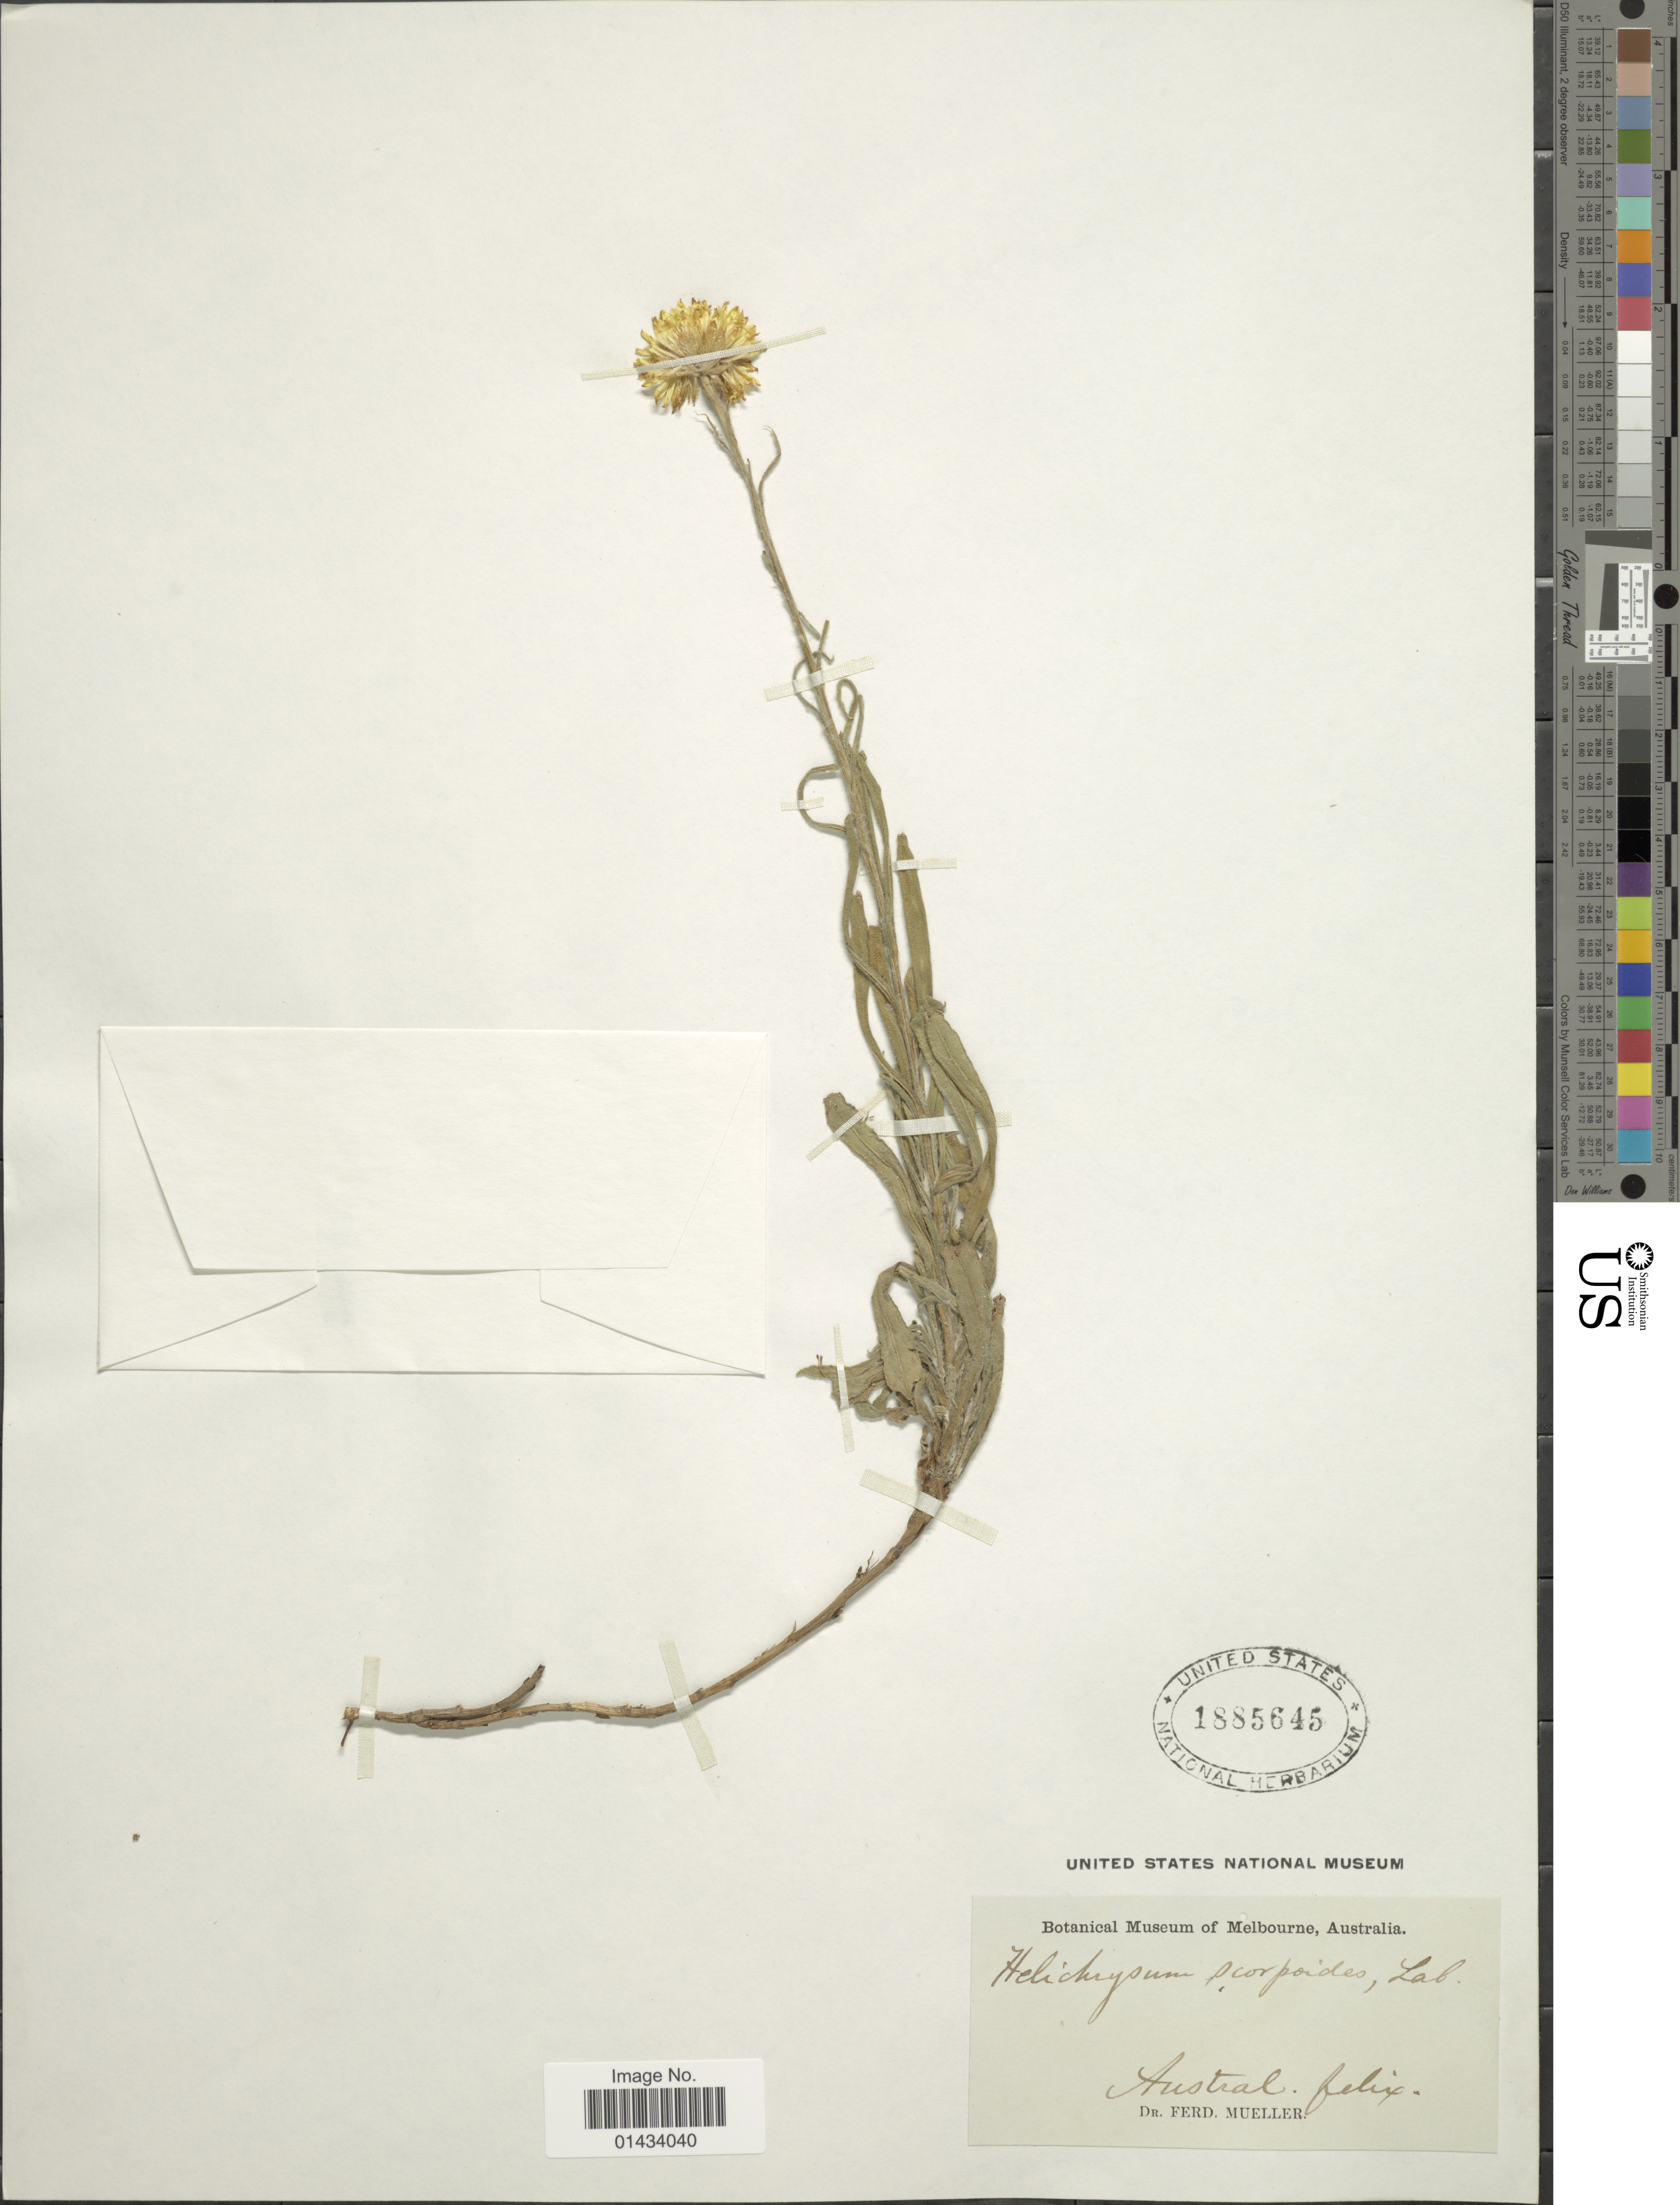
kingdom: Plantae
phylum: Tracheophyta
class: Magnoliopsida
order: Asterales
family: Asteraceae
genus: Coronidium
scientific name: Coronidium scorpioides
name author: (Labill.) Paul G. Wilson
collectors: F. Mueller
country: Australia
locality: Felix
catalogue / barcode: US 1885645